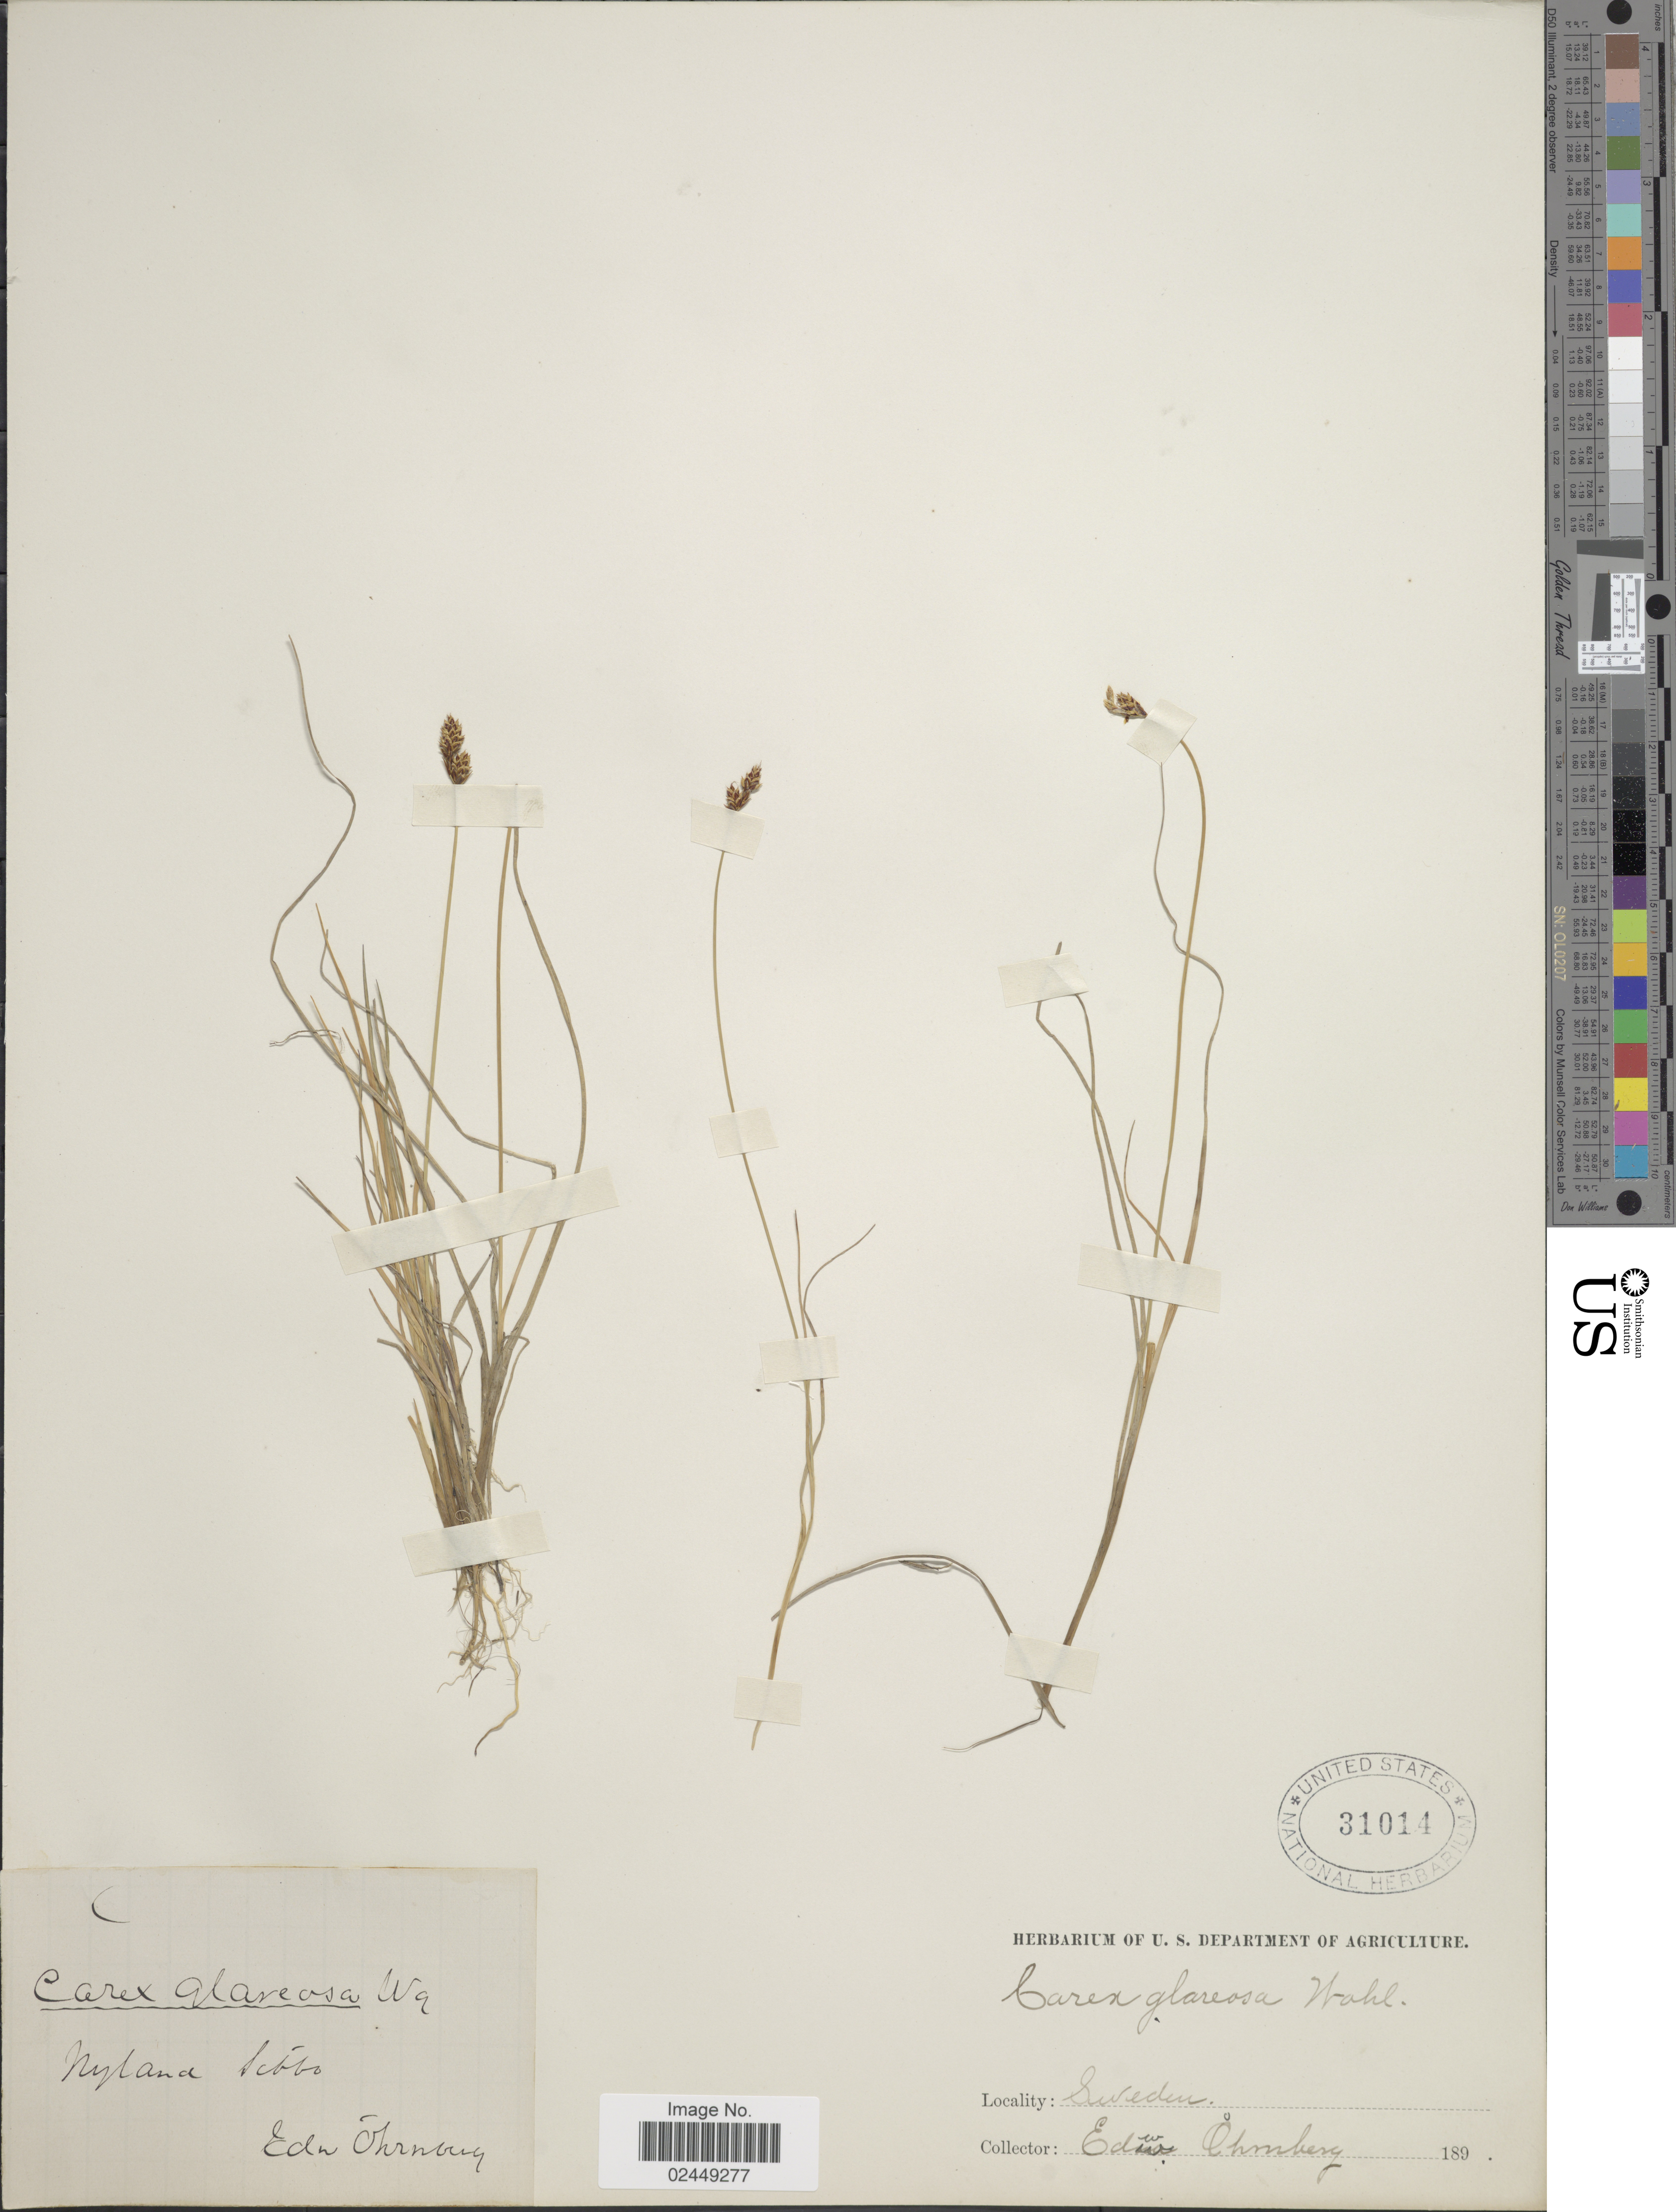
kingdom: Plantae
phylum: Tracheophyta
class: Liliopsida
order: Poales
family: Cyperaceae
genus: Carex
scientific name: Carex glareosa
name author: Schkuhr ex Wahlenb.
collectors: E. Ohrnberg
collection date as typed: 189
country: Sweden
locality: Nyland Sibbo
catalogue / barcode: US 31014